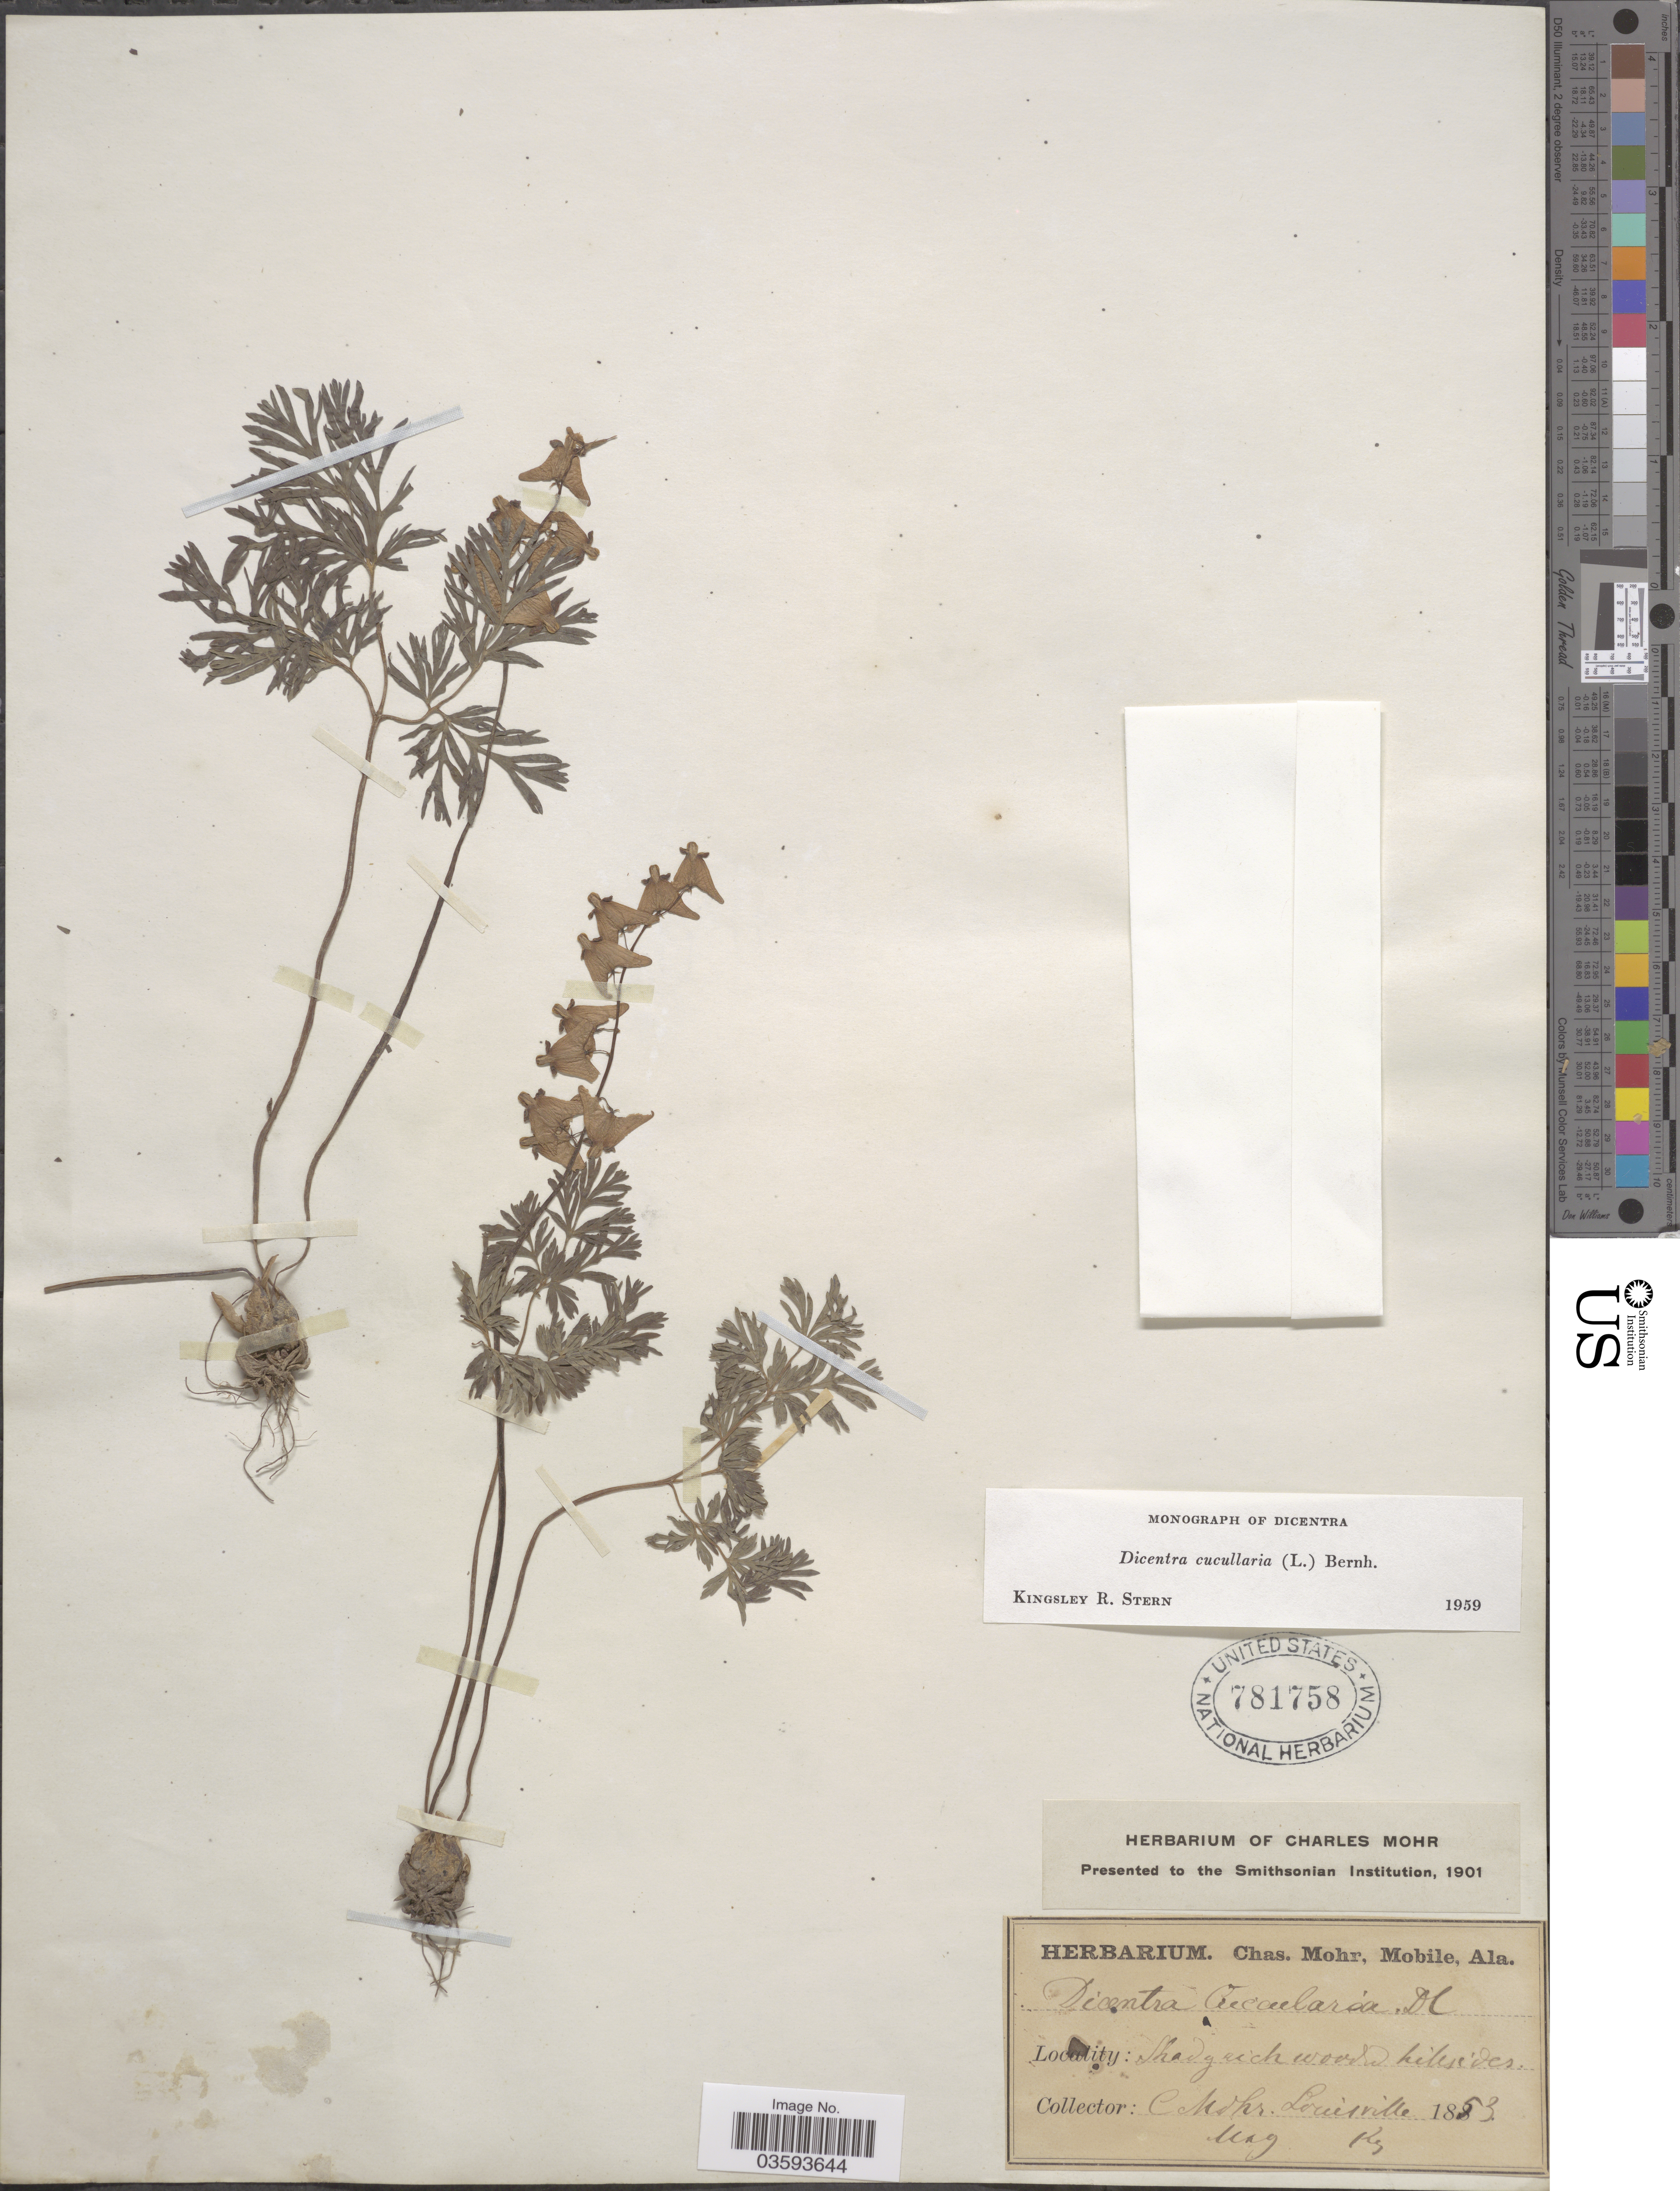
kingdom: Plantae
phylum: Tracheophyta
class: Magnoliopsida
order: Ranunculales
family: Papaveraceae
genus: Dicentra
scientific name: Dicentra cucullaria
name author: (L.) Bernh.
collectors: Mohr, C. T. (herbarium)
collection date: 1853-05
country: United States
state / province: Kentucky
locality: Louisville.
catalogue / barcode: US 781758